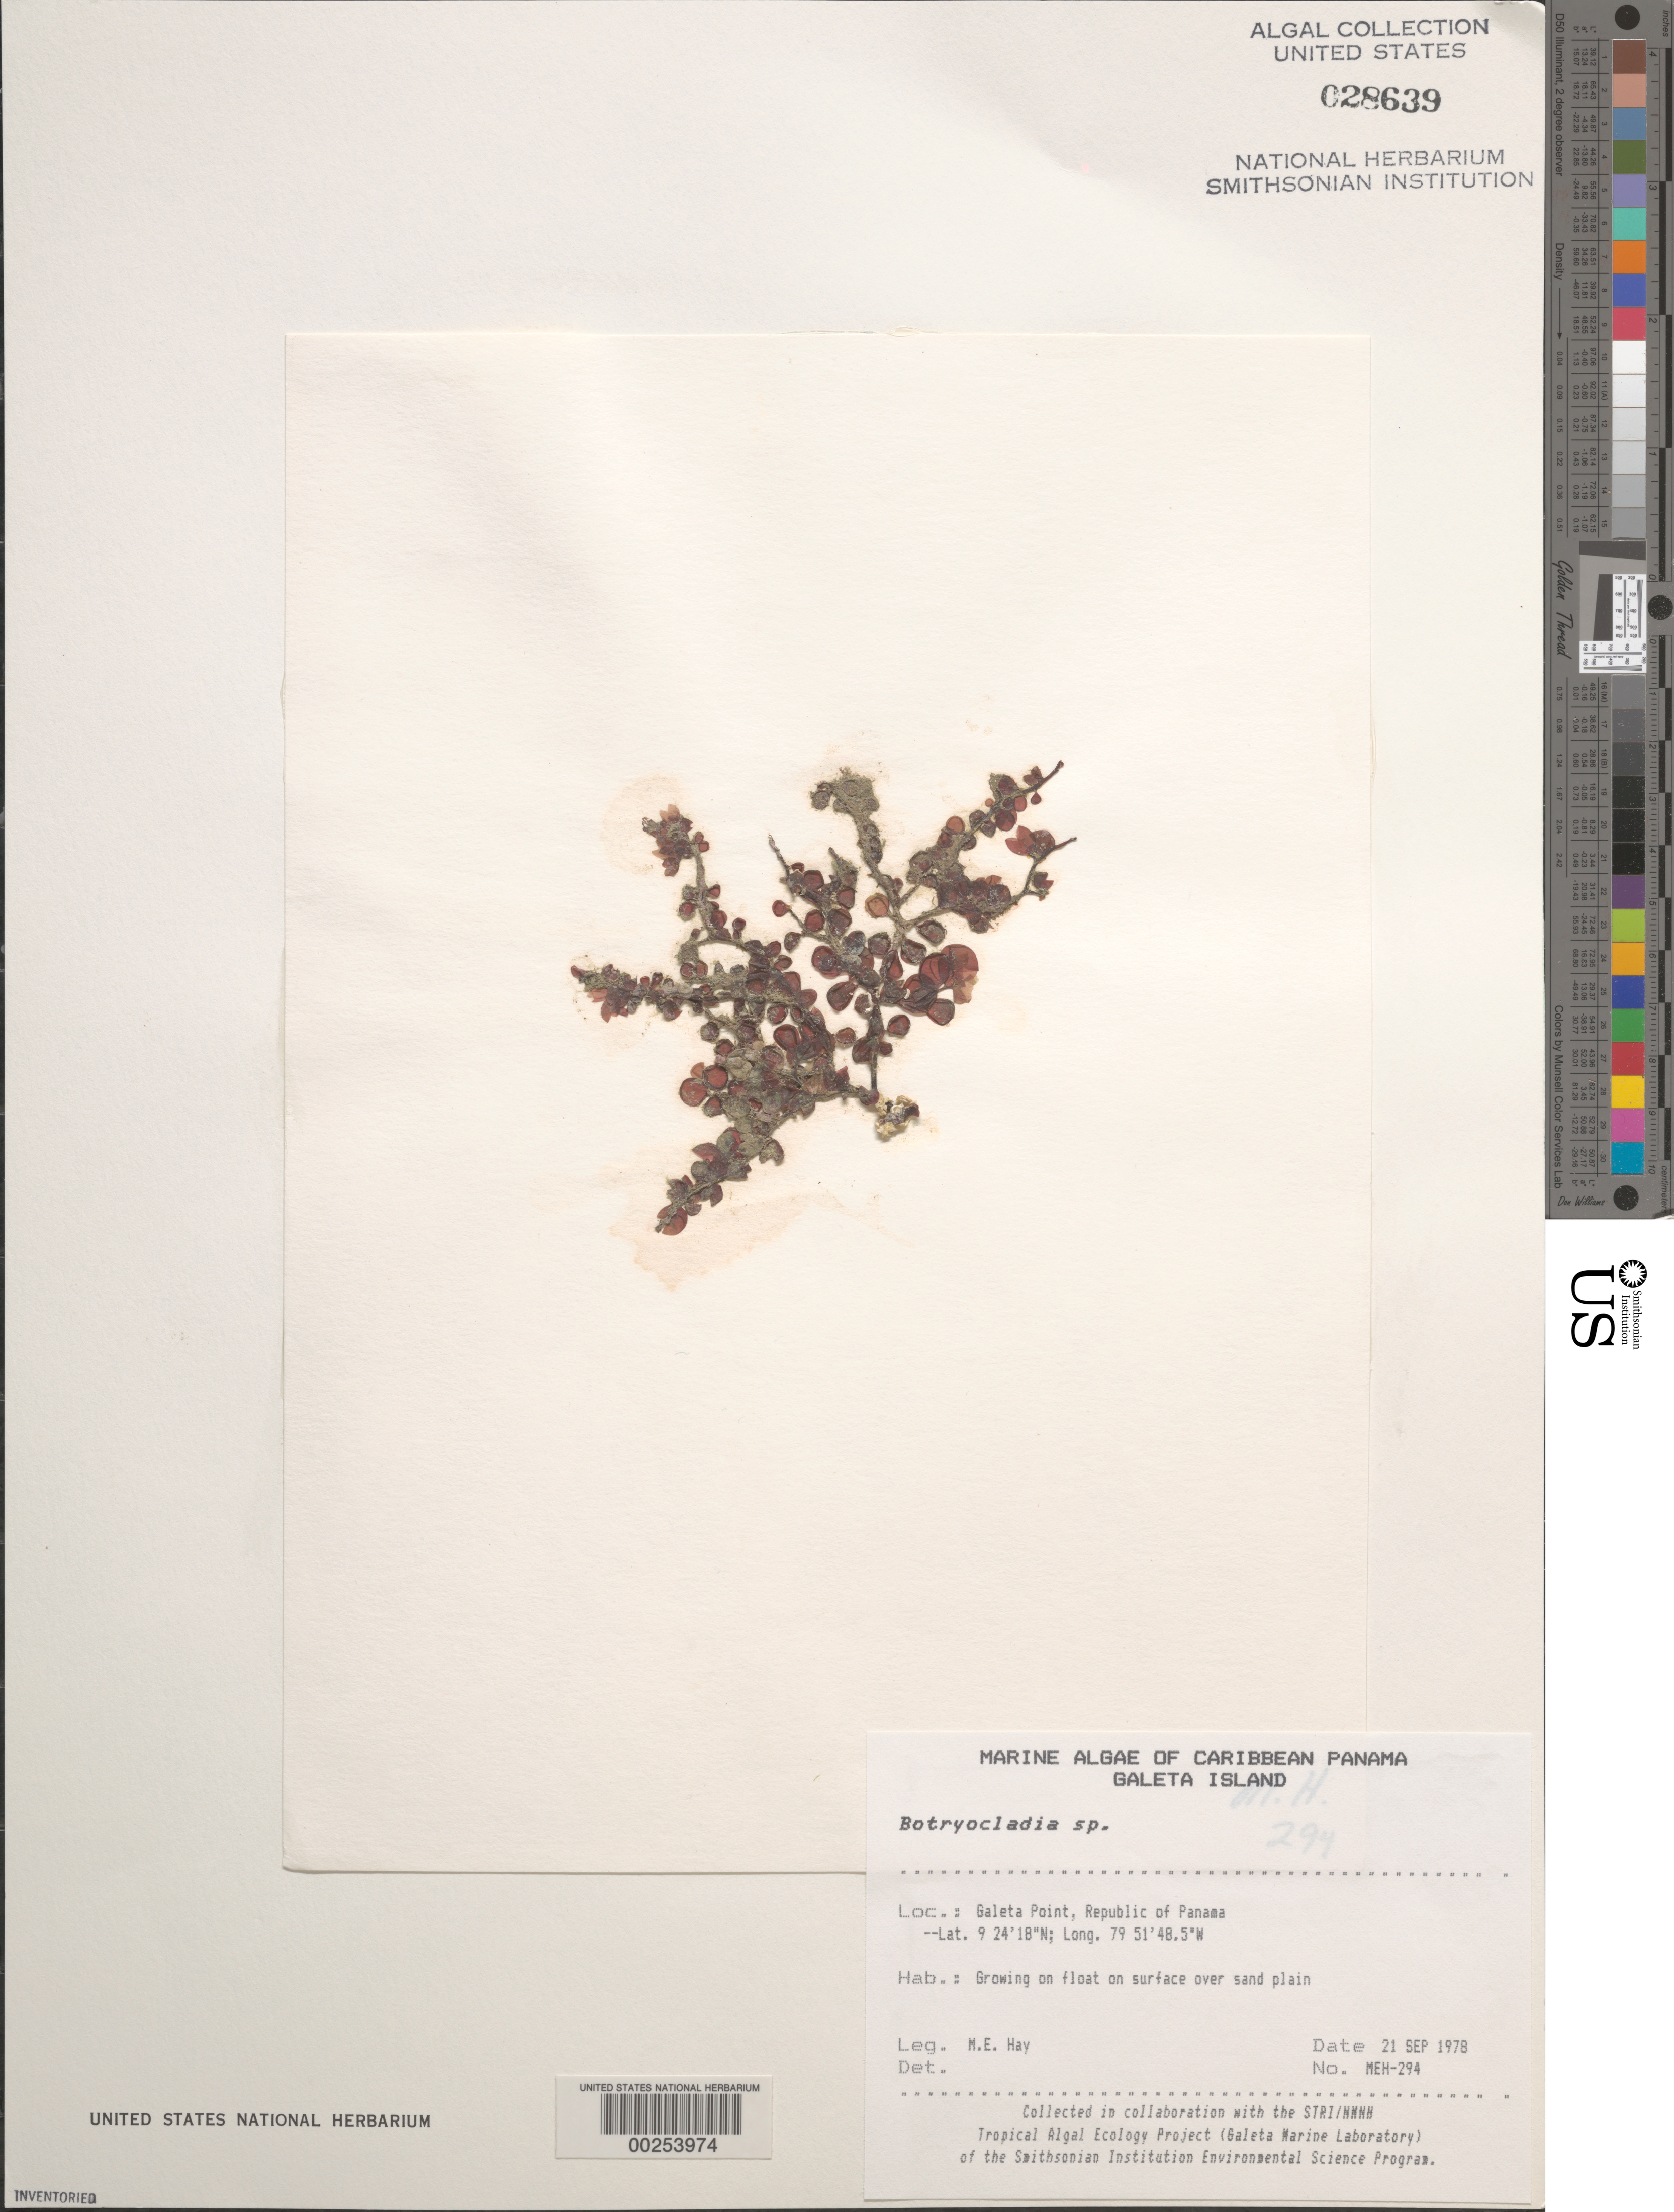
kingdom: Plantae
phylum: Rhodophyta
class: Florideophyceae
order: Rhodymeniales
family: Rhodymeniaceae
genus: Botryocladia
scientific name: Botryocladia sp.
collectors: M. E. Hay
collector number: MEH-294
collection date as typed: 21 Sep 1978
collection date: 1978-09-21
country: Panama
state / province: Colón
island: Galeta Island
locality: Galeta Point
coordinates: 9 24' 18" N, 79 51' 48.5" W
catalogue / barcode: US 28639